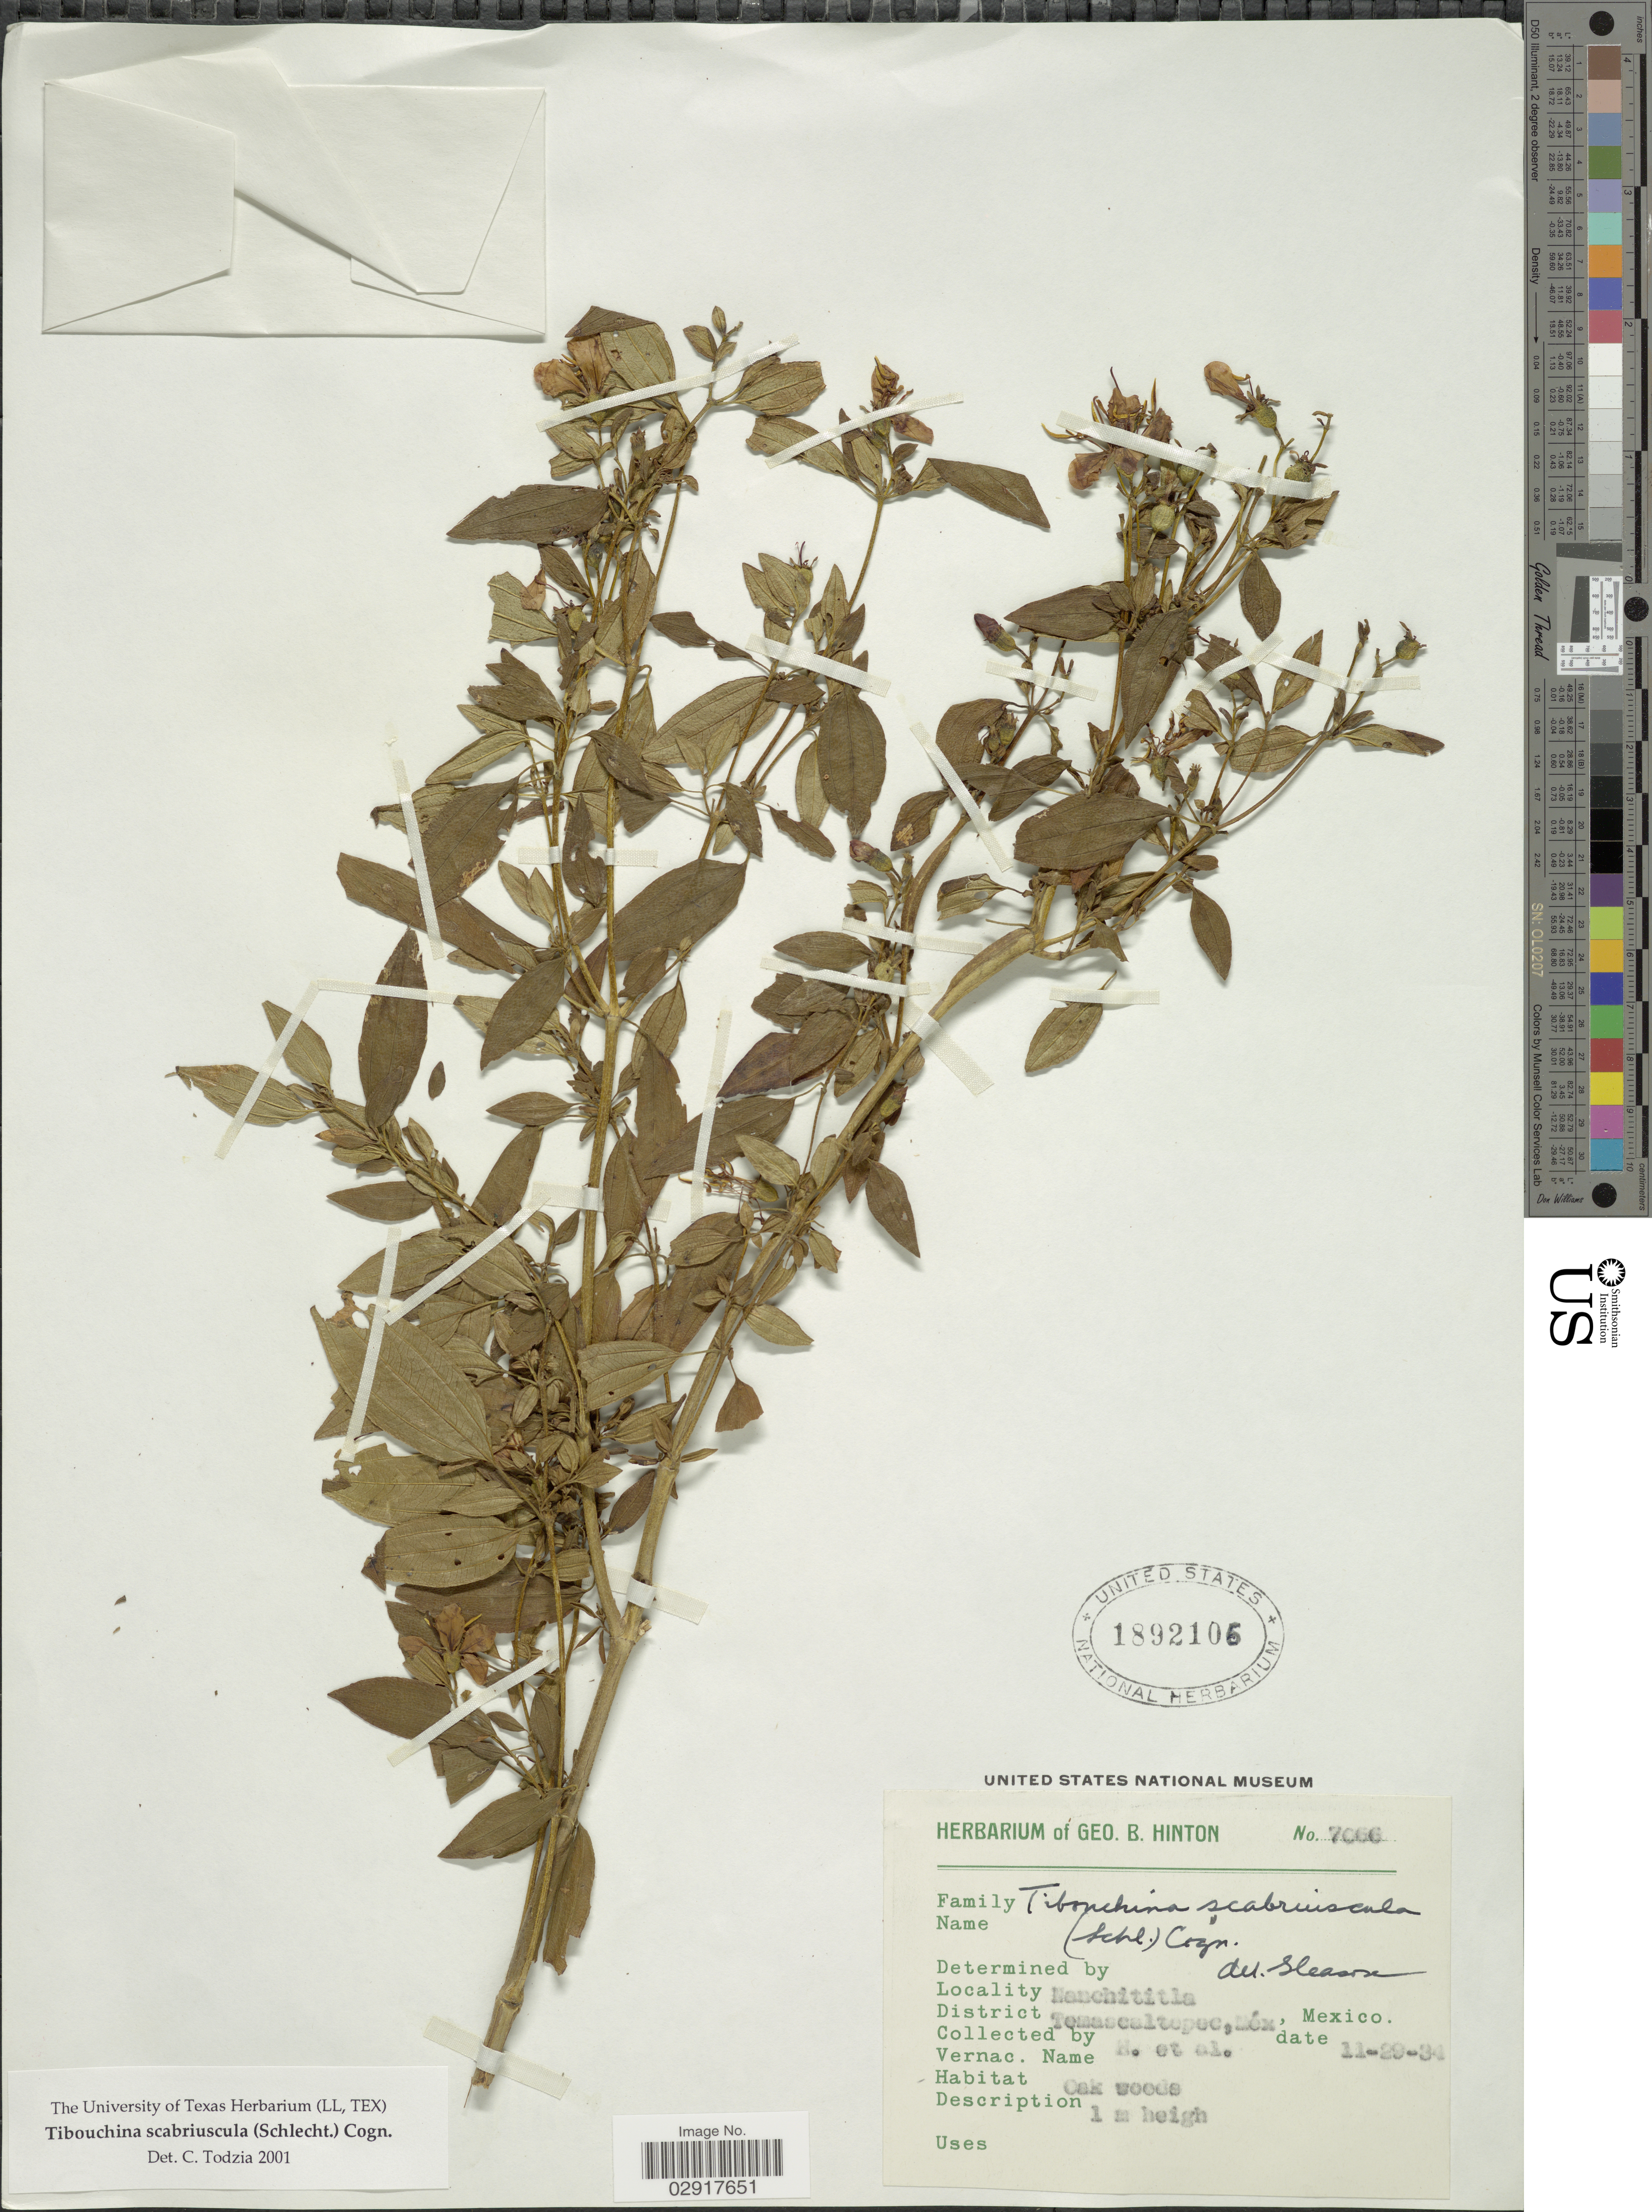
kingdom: Plantae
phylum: Tracheophyta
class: Magnoliopsida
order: Myrtales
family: Melastomataceae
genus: Chaetogastra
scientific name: Chaetogastra scabriuscula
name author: (Schltdl.) P.J.F. Guim. & Michelang.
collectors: G. B. Hinton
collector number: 7066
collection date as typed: Transcribed d/m/y: 29/11/34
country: Mexico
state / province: México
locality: Nanchititla. District Temascaltepec, Méx.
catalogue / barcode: US 1892106